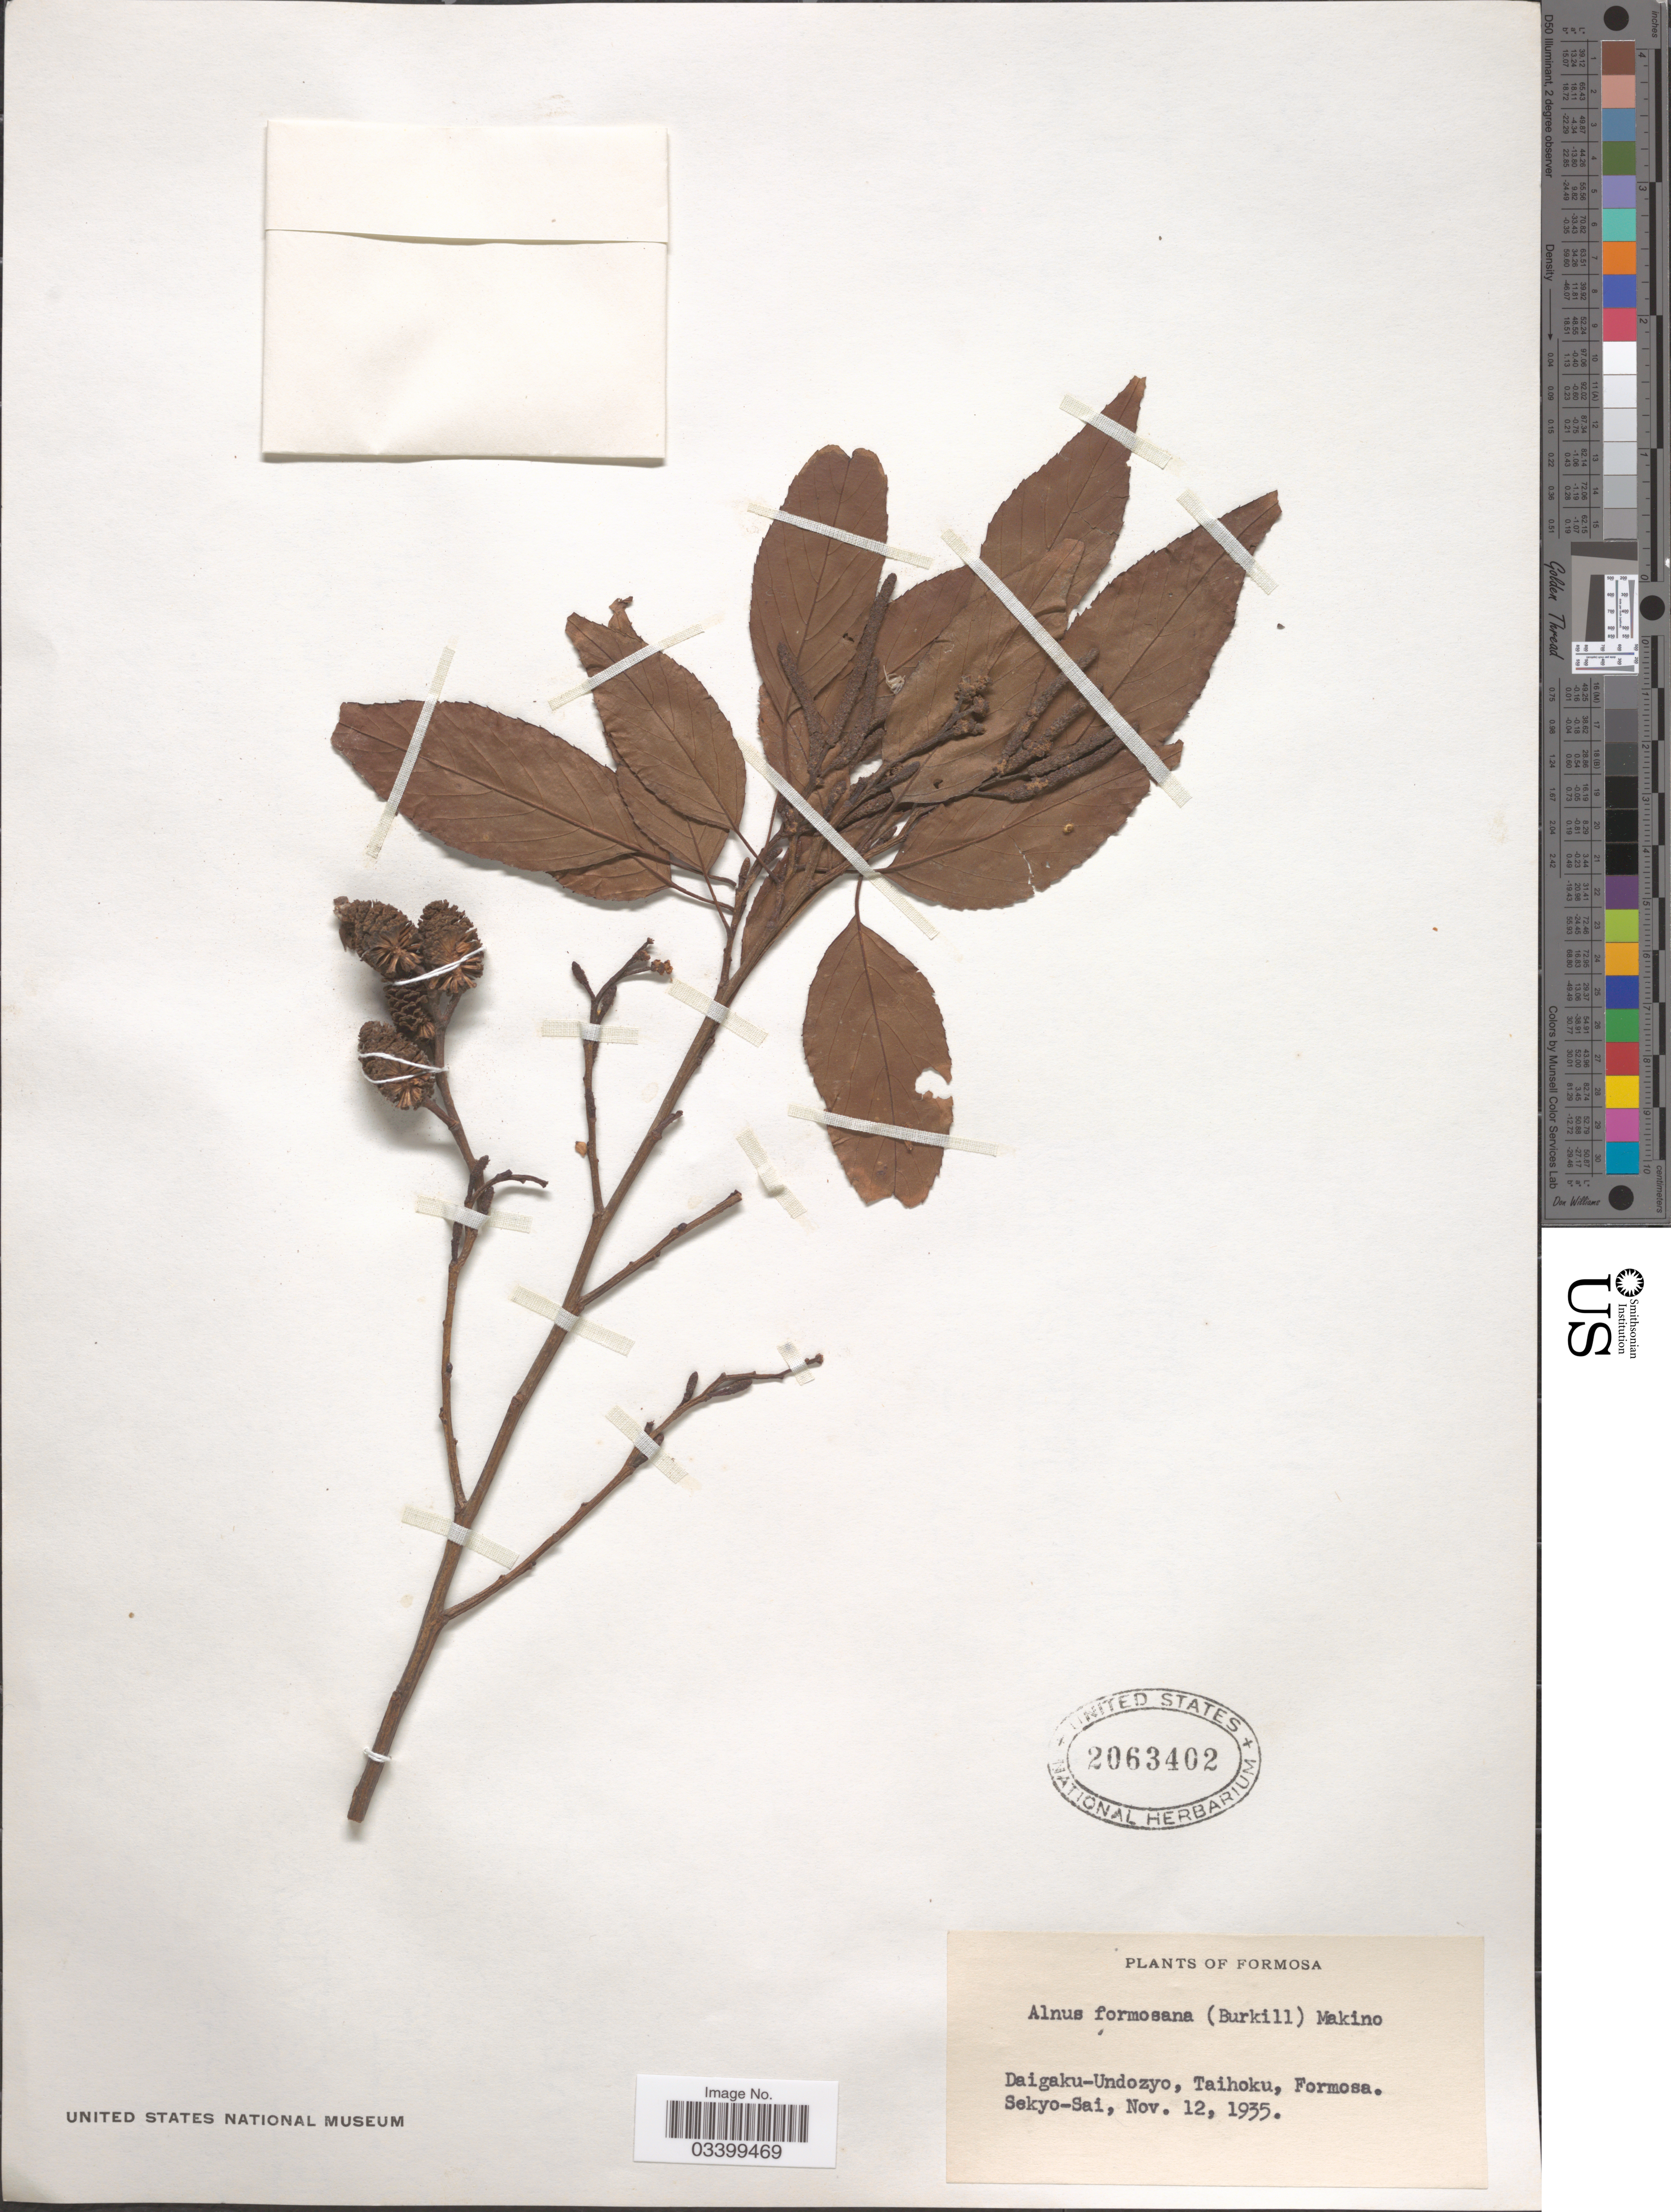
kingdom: Plantae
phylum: Tracheophyta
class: Magnoliopsida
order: Fagales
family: Betulaceae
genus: Alnus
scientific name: Alnus japonica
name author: (Thunb.) Steud.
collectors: Sekyo-Sai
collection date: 1935-11-12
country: Taiwan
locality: Daigaku-Undozyo, Taihoku, Formosa.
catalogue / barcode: US 2063402